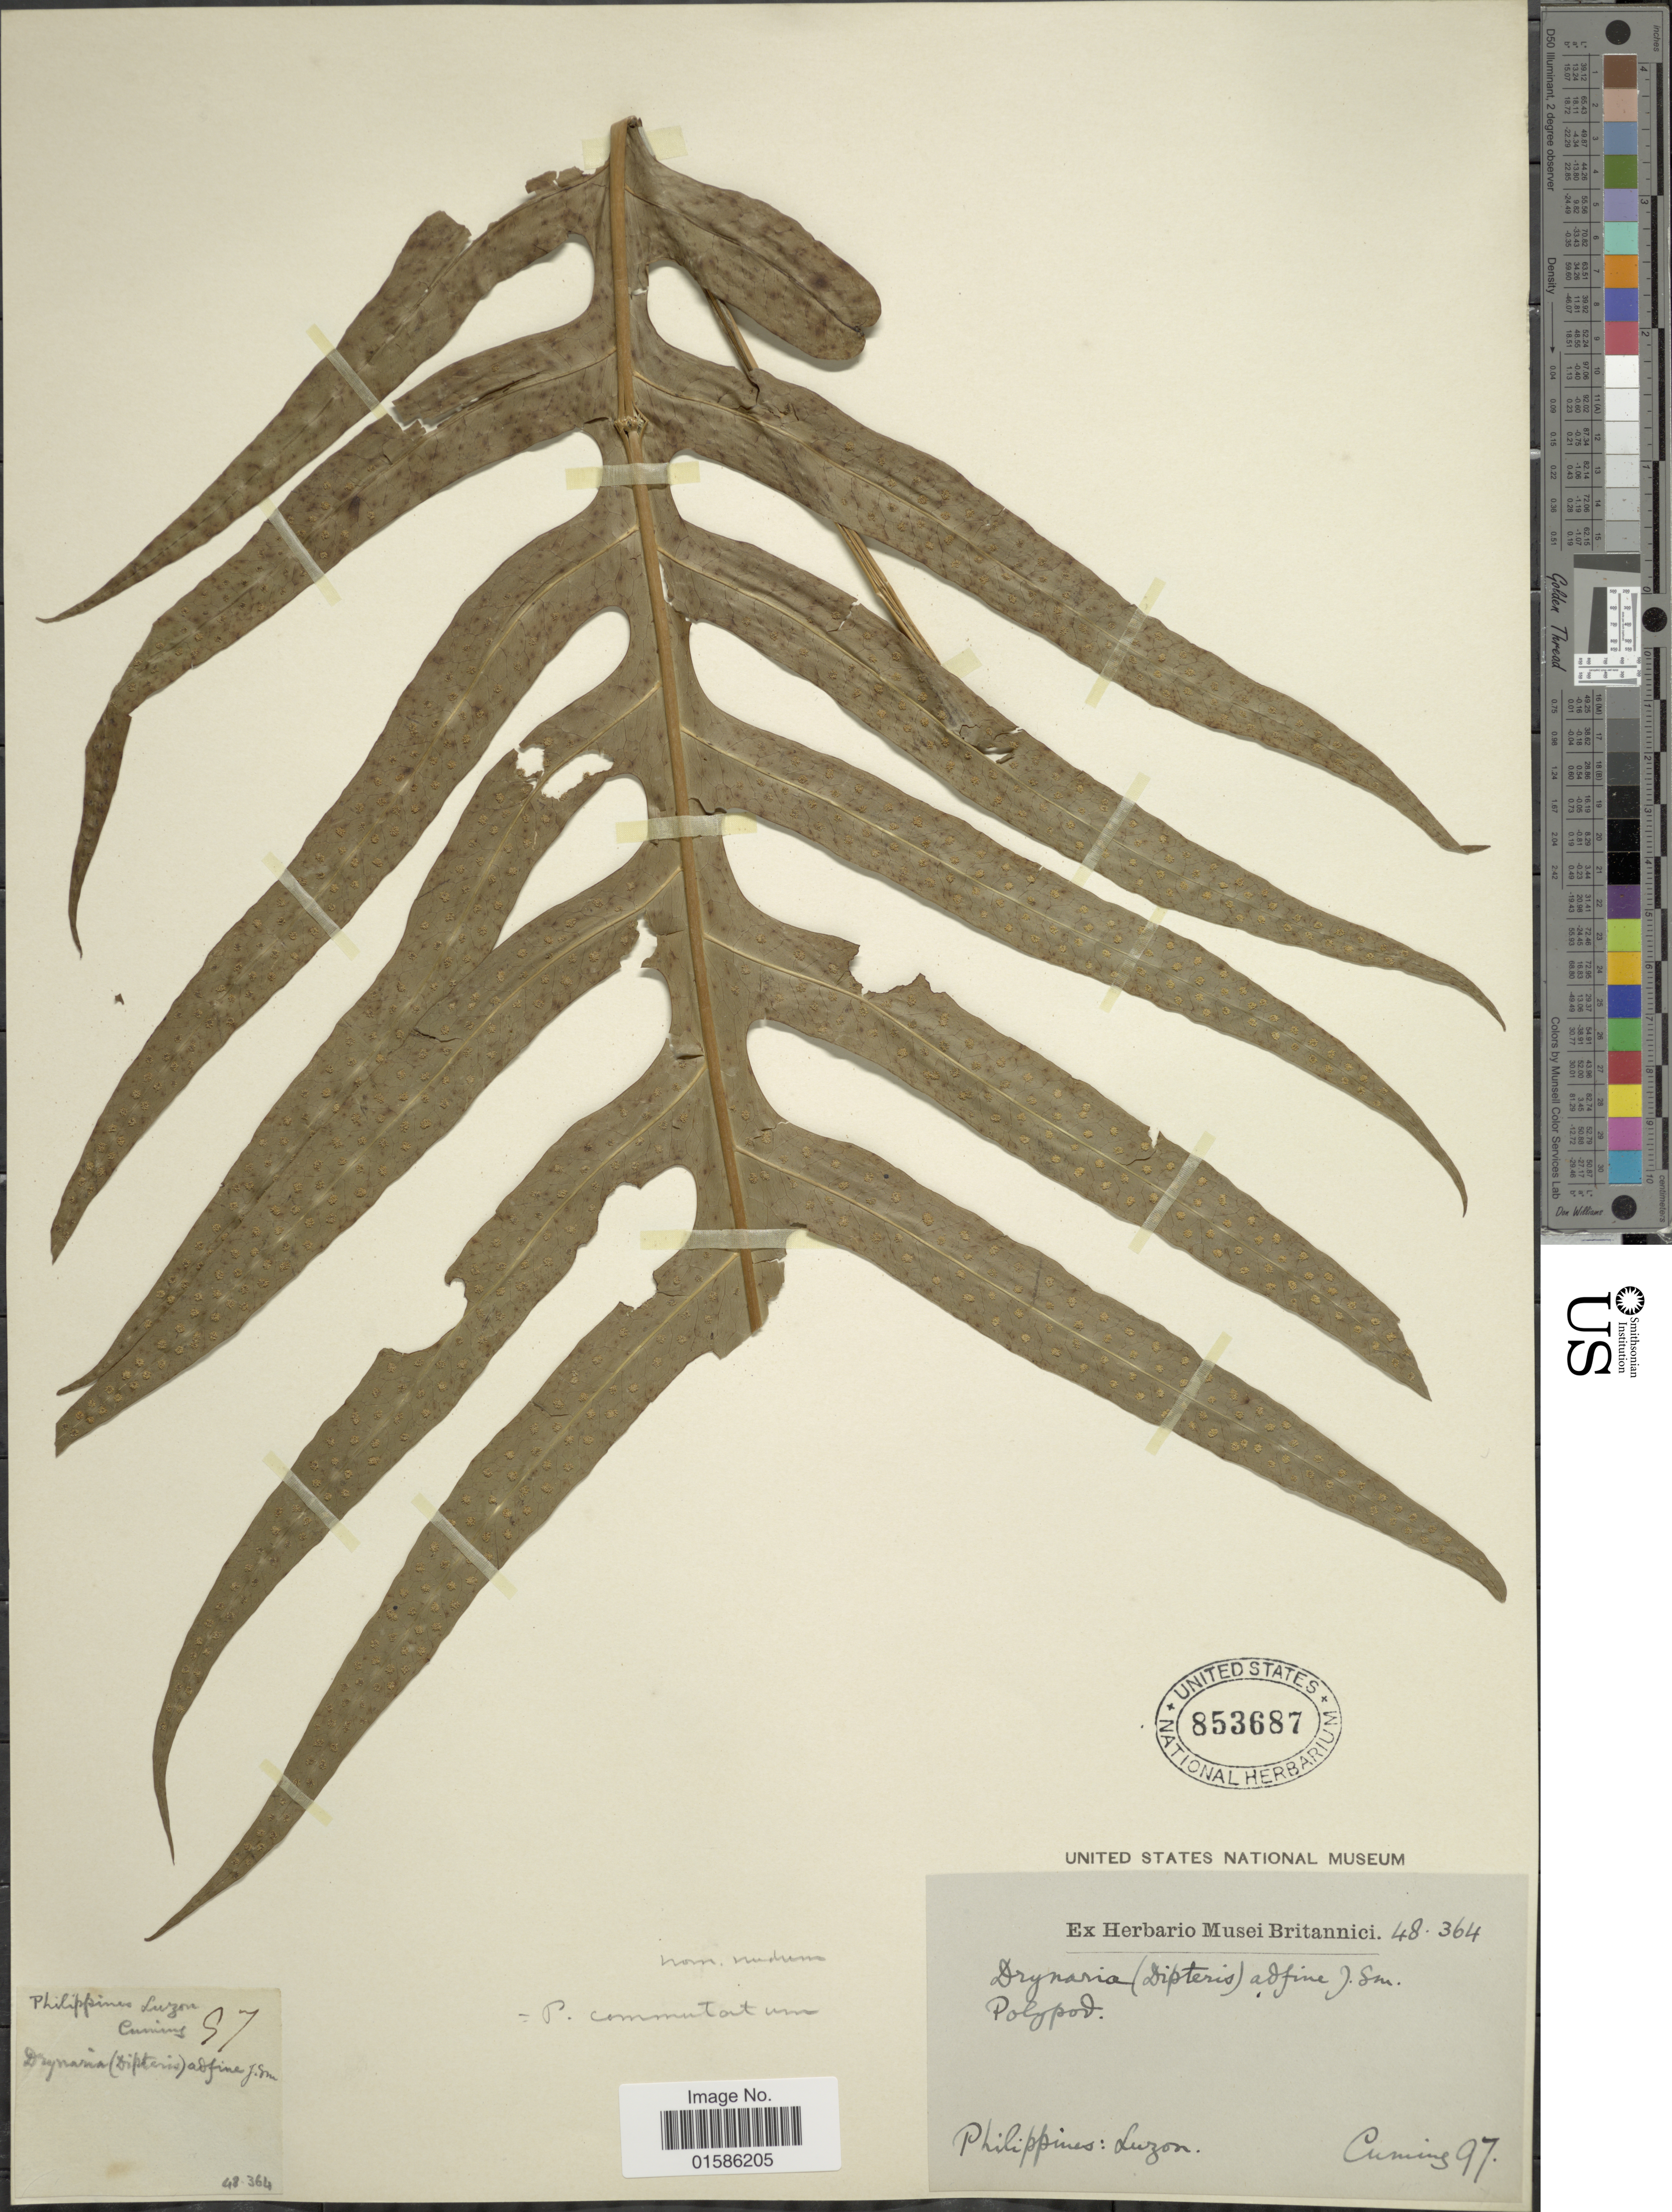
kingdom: Plantae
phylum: Tracheophyta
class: Polypodiopsida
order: Polypodiales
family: Polypodiaceae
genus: Microsorum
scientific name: Microsorum commutatum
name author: (Blume) Copel.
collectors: -. Cuming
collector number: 97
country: Philippines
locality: Luzon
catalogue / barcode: US 853687